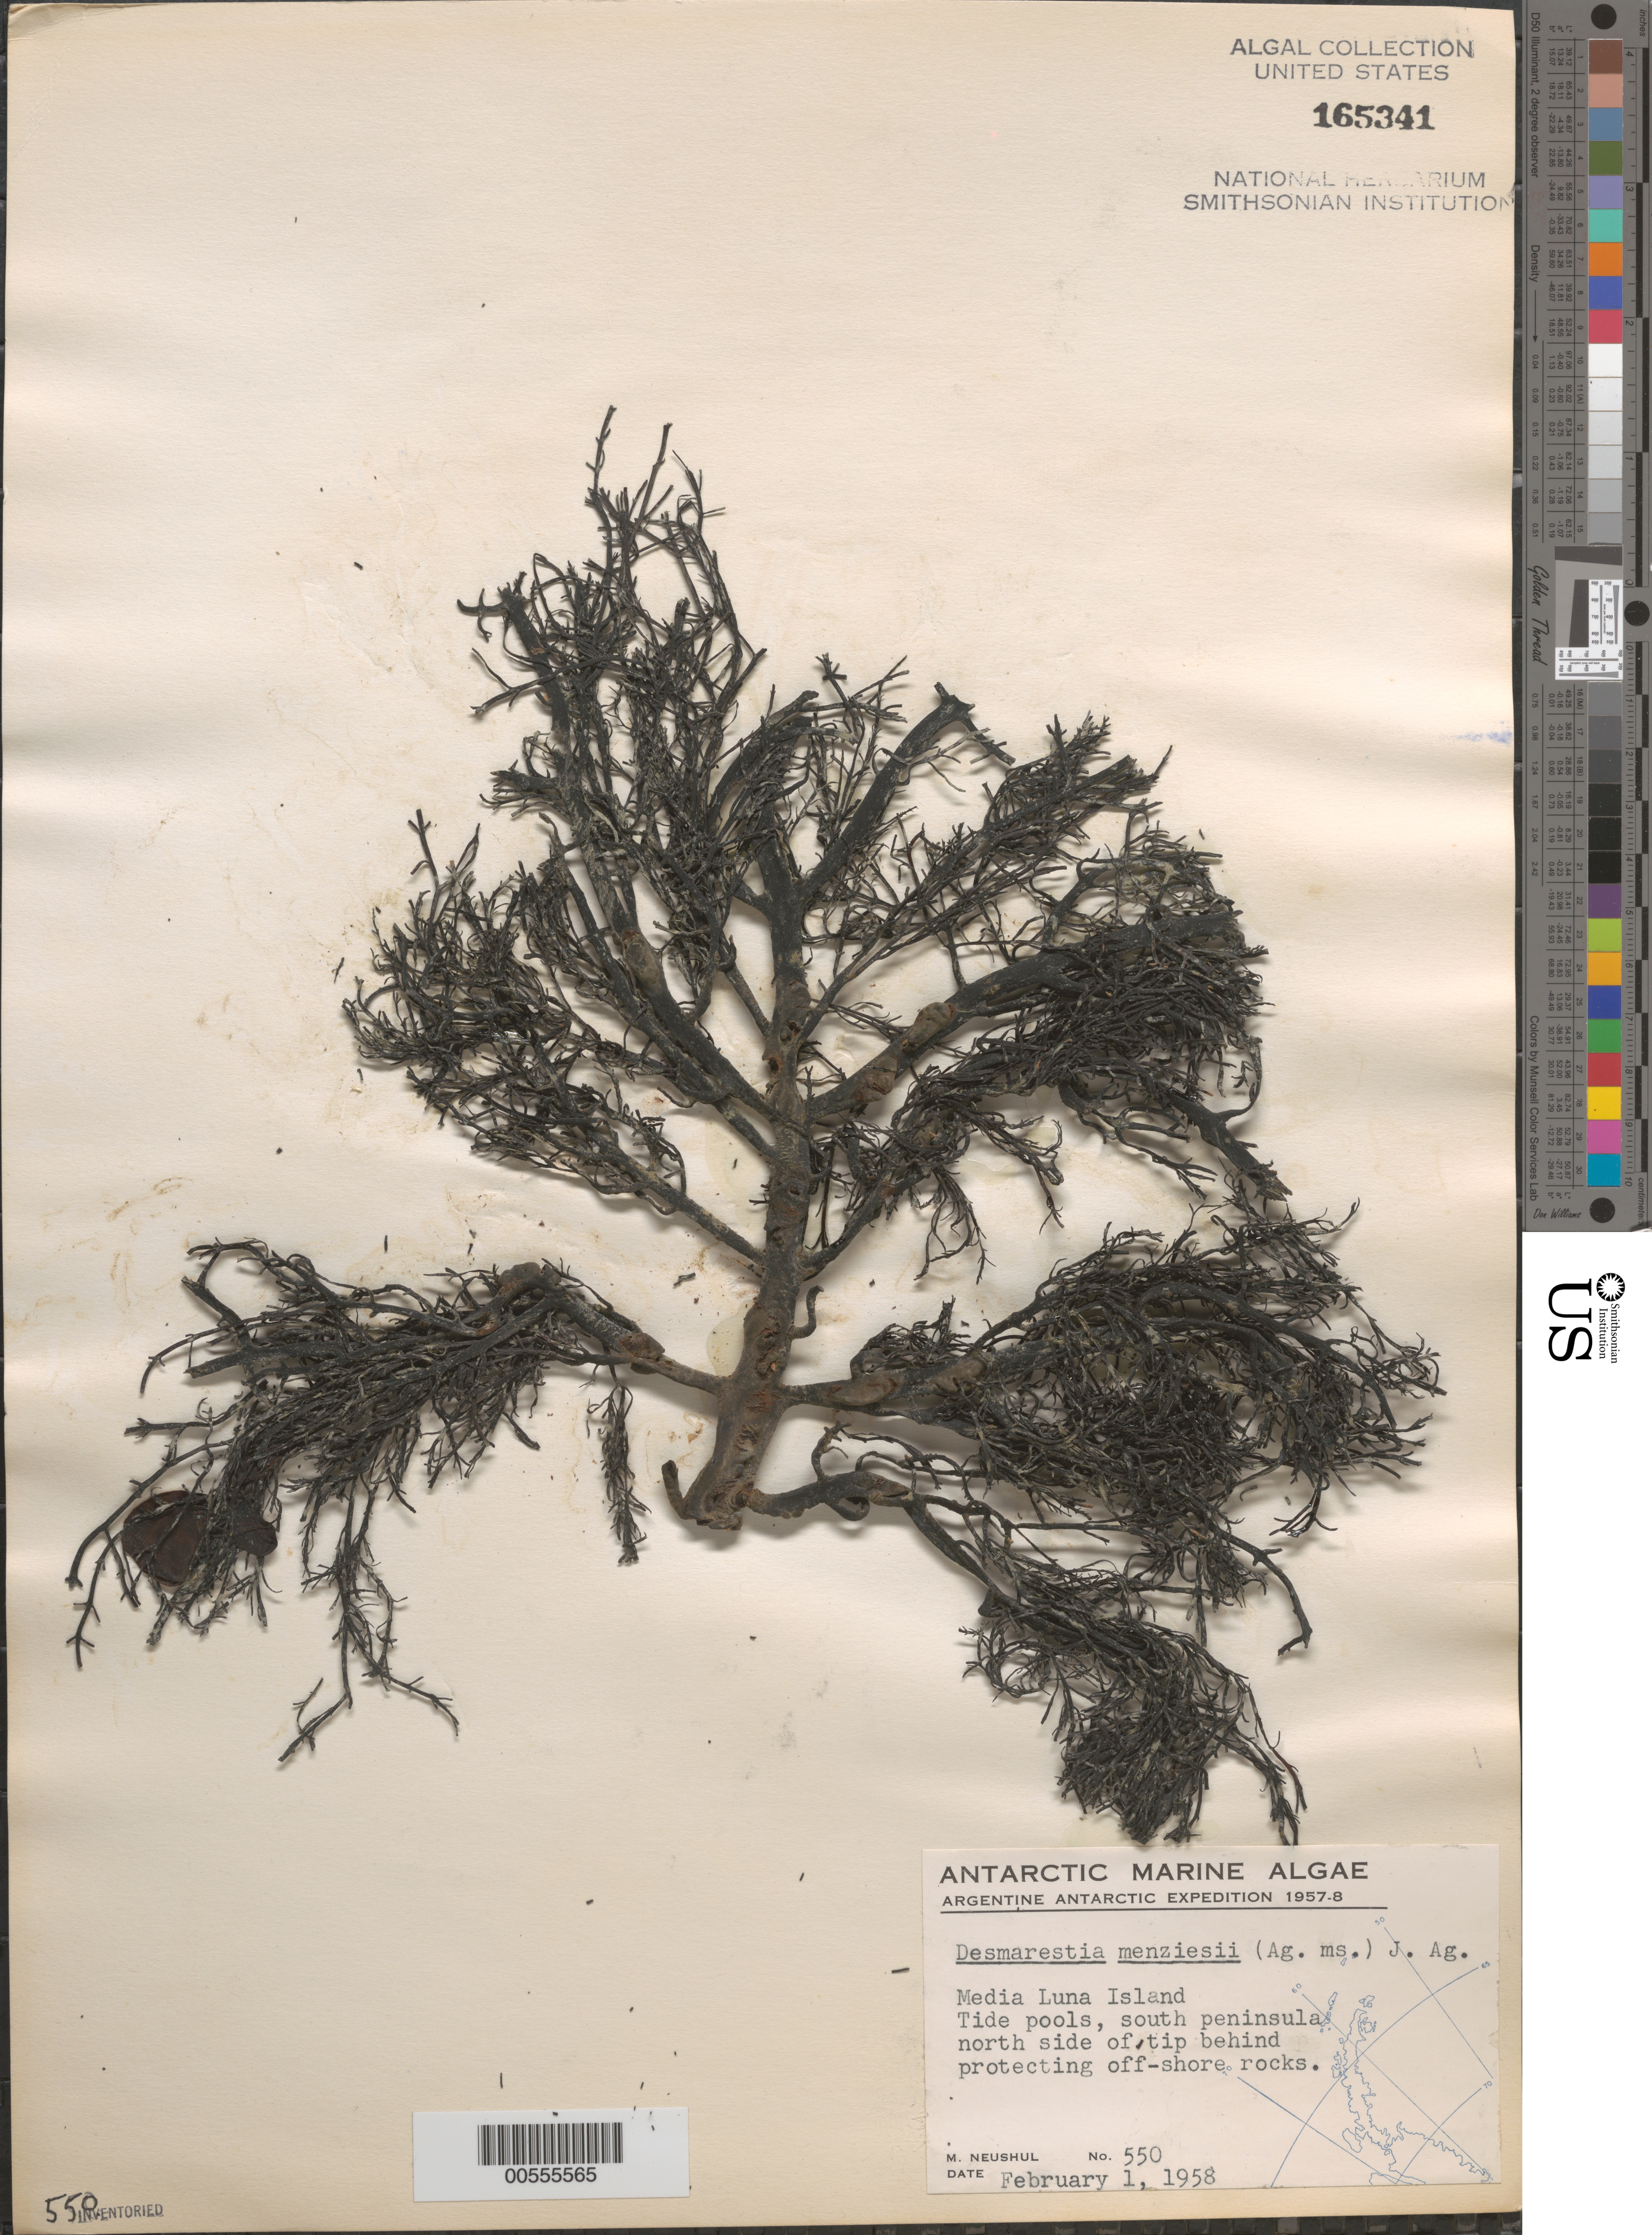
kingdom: Chromista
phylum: Ochrophyta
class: Phaeophyceae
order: Desmarestiales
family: Desmarestiaceae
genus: Desmarestia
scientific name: Desmarestia menziesii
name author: J. Agardh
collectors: M. Neushul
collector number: Neushul 550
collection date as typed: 01 Feb 1958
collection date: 1958-02-01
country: Antarctica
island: Half Moon Island (Media Luna Island)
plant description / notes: Argentine Antarctic Expedition, 1957-1958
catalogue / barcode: US 165341